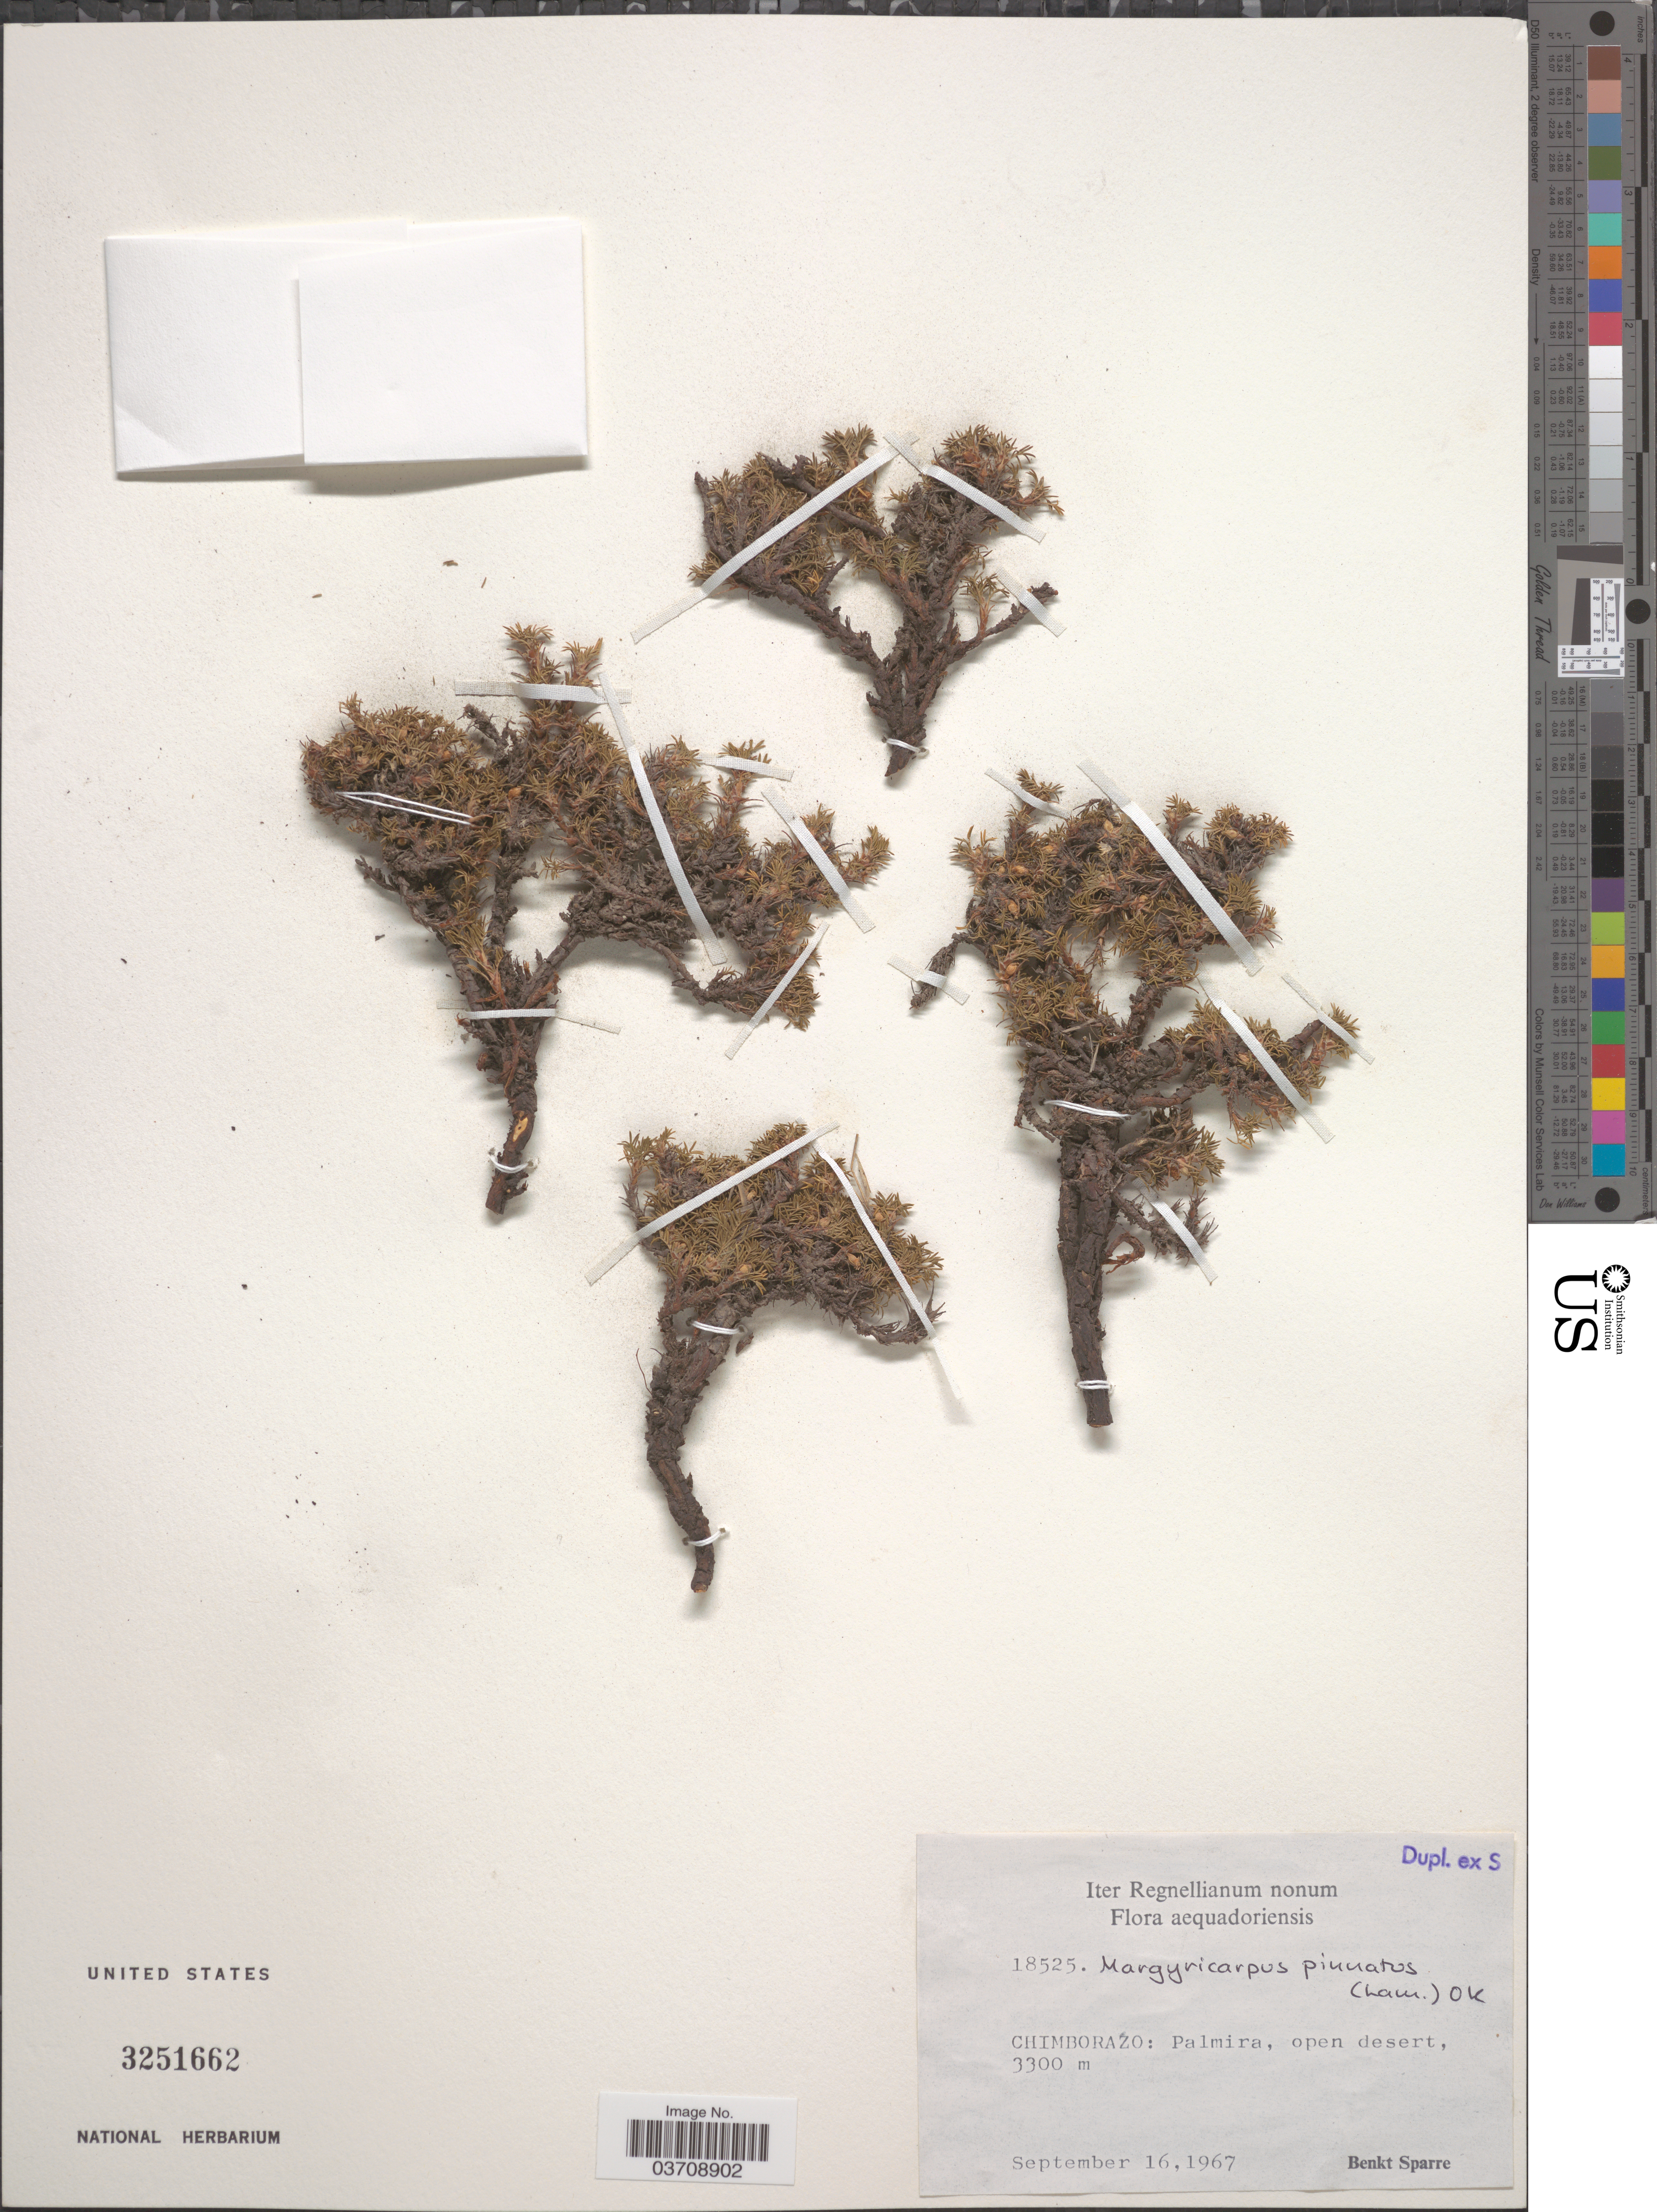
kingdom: Plantae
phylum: Tracheophyta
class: Magnoliopsida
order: Rosales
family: Rosaceae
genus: Margyricarpus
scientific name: Margyricarpus pinnatus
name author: (Lam.) Kuntze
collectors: B. Sparre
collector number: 18525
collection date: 1967-09-16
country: Ecuador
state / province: Chimborazo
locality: Aequadoriensis. Palmira, open desert.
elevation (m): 3300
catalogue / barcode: US 3251662